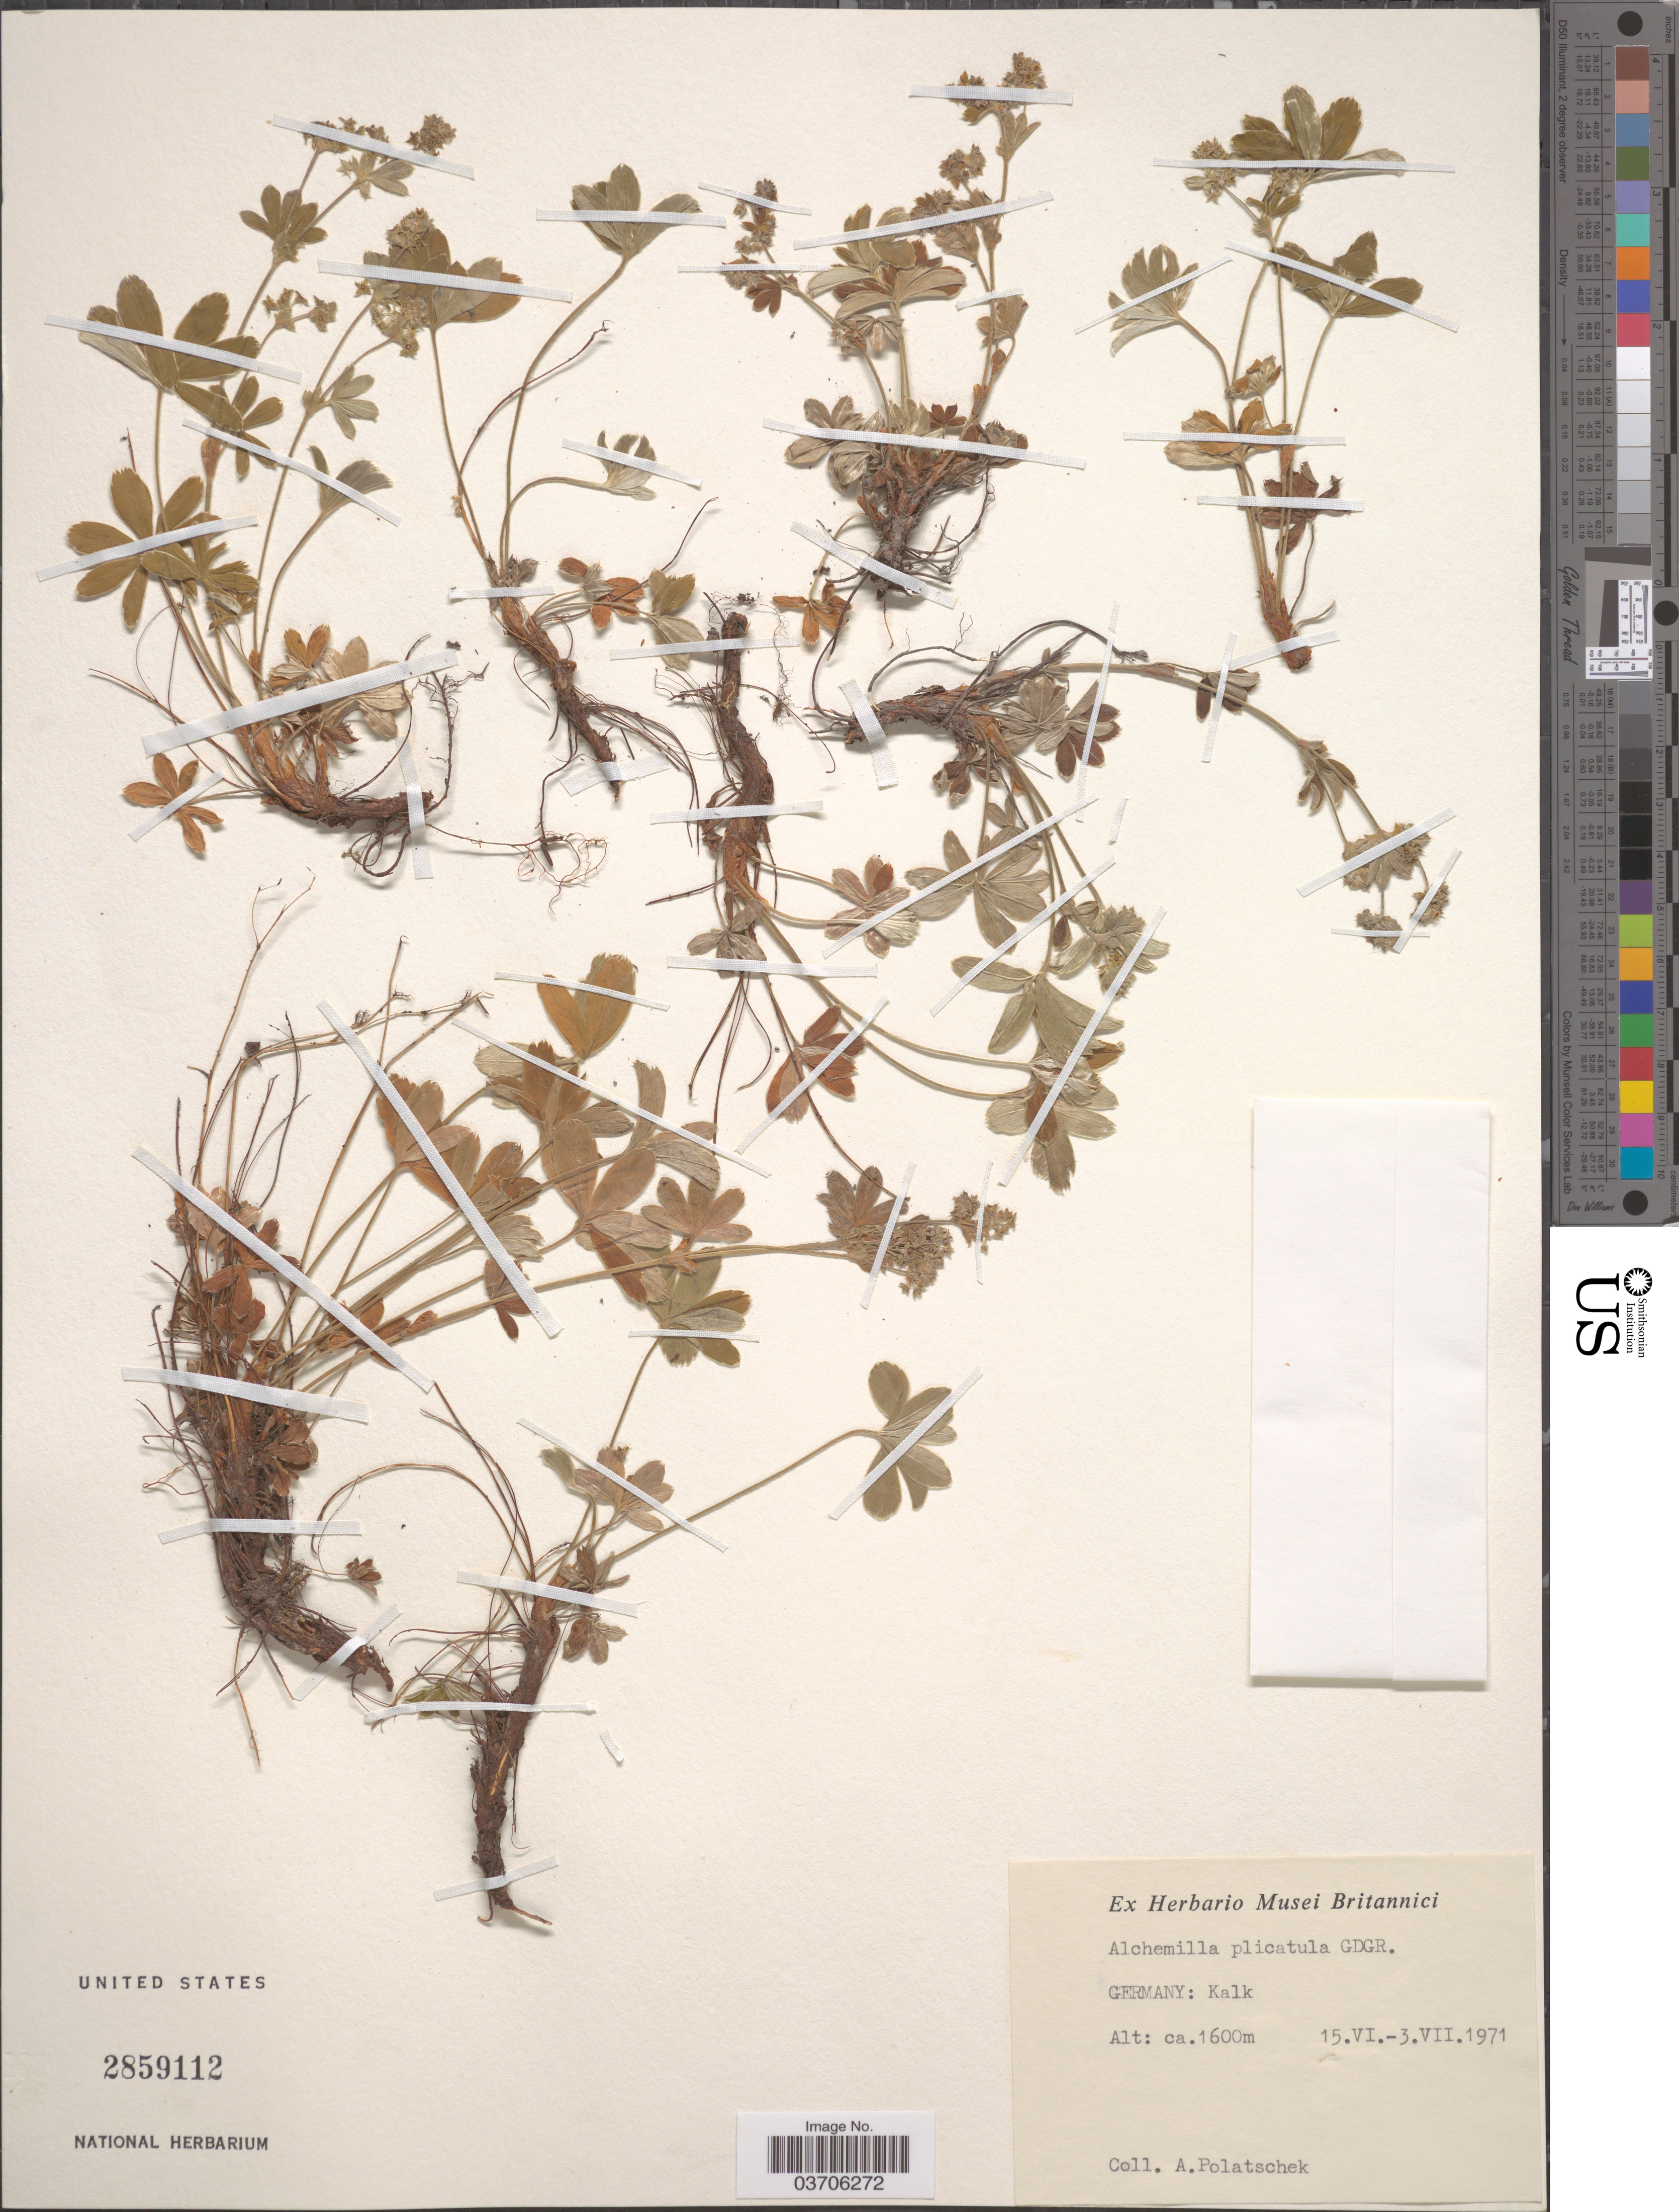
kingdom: Plantae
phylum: Tracheophyta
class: Magnoliopsida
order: Rosales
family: Rosaceae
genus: Alchemilla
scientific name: Alchemilla plicatula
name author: Gand.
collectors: A. Polatschek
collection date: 1971-06-15/1971-07-03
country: Germany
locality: Kalk.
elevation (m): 1600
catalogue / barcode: US 2859112